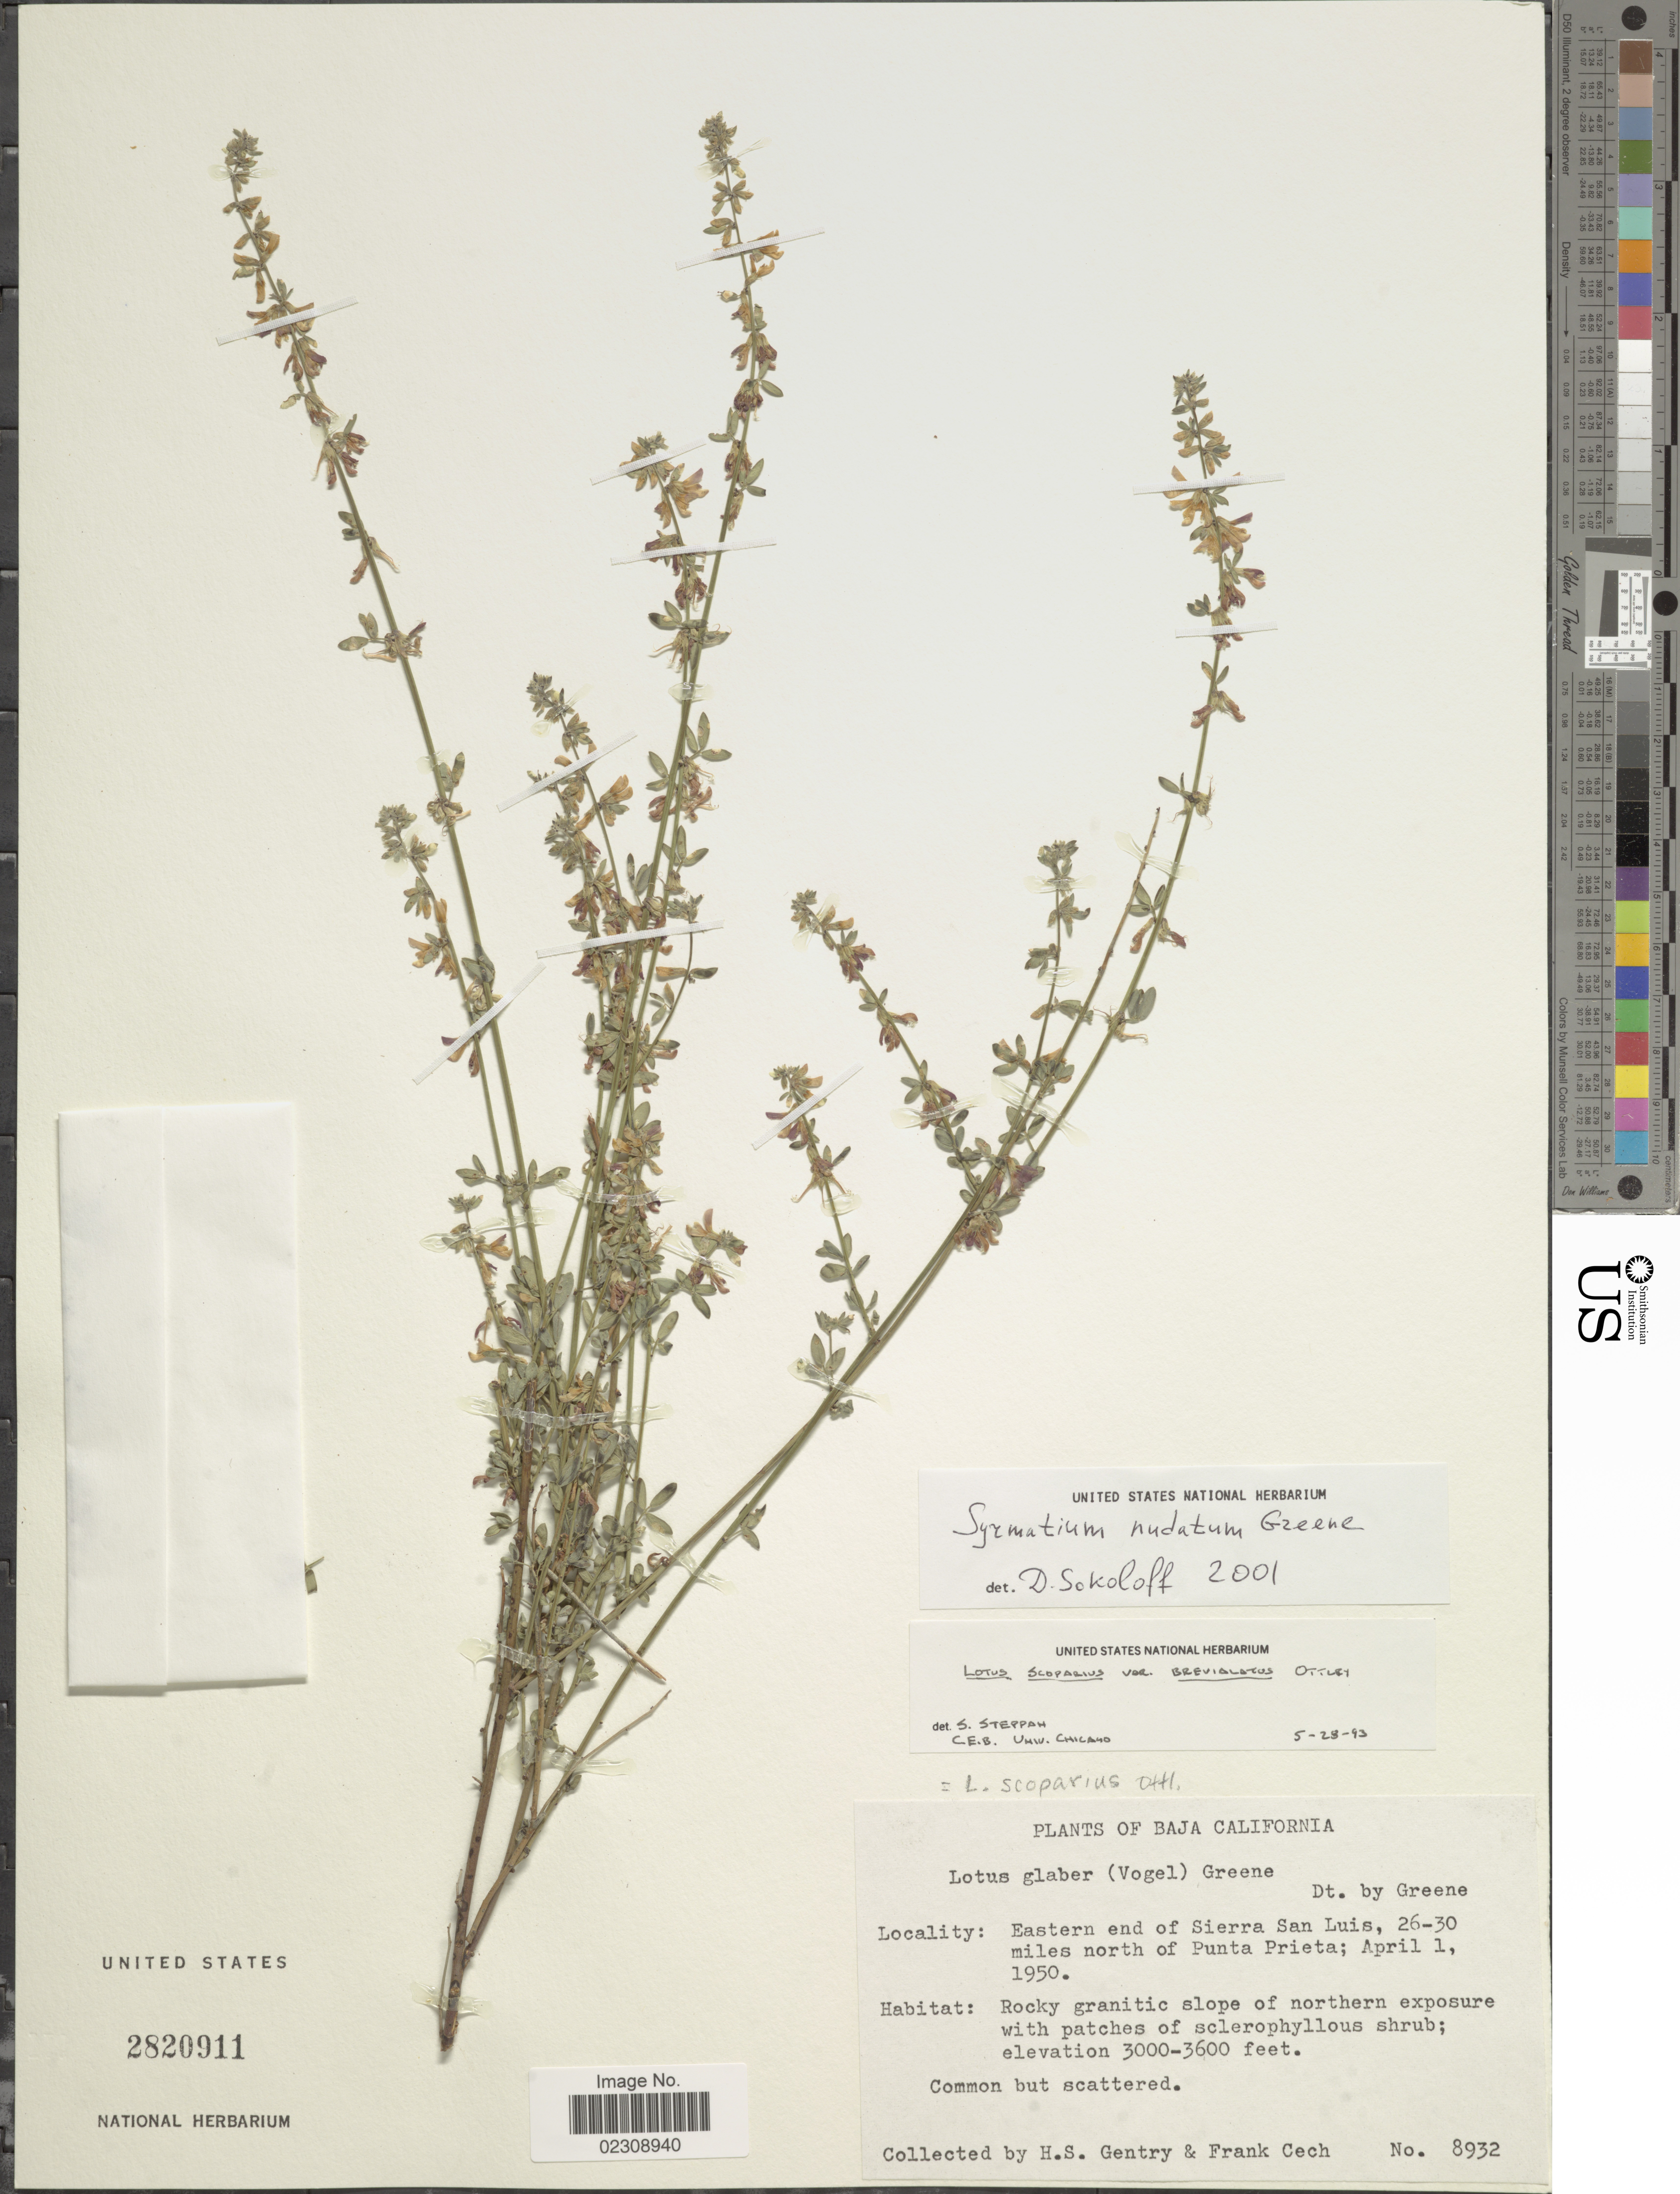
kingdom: Plantae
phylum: Tracheophyta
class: Magnoliopsida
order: Fabales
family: Fabaceae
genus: Syrmatium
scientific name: Syrmatium nudatum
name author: Greene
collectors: H. S. Gentry & F. Cech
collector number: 8932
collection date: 1950-04-01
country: Mexico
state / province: Baja California Norte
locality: Eastern end of Sierra San Luis, 26-30 miles north of Punta Prieta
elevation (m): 914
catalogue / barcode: US 2820911